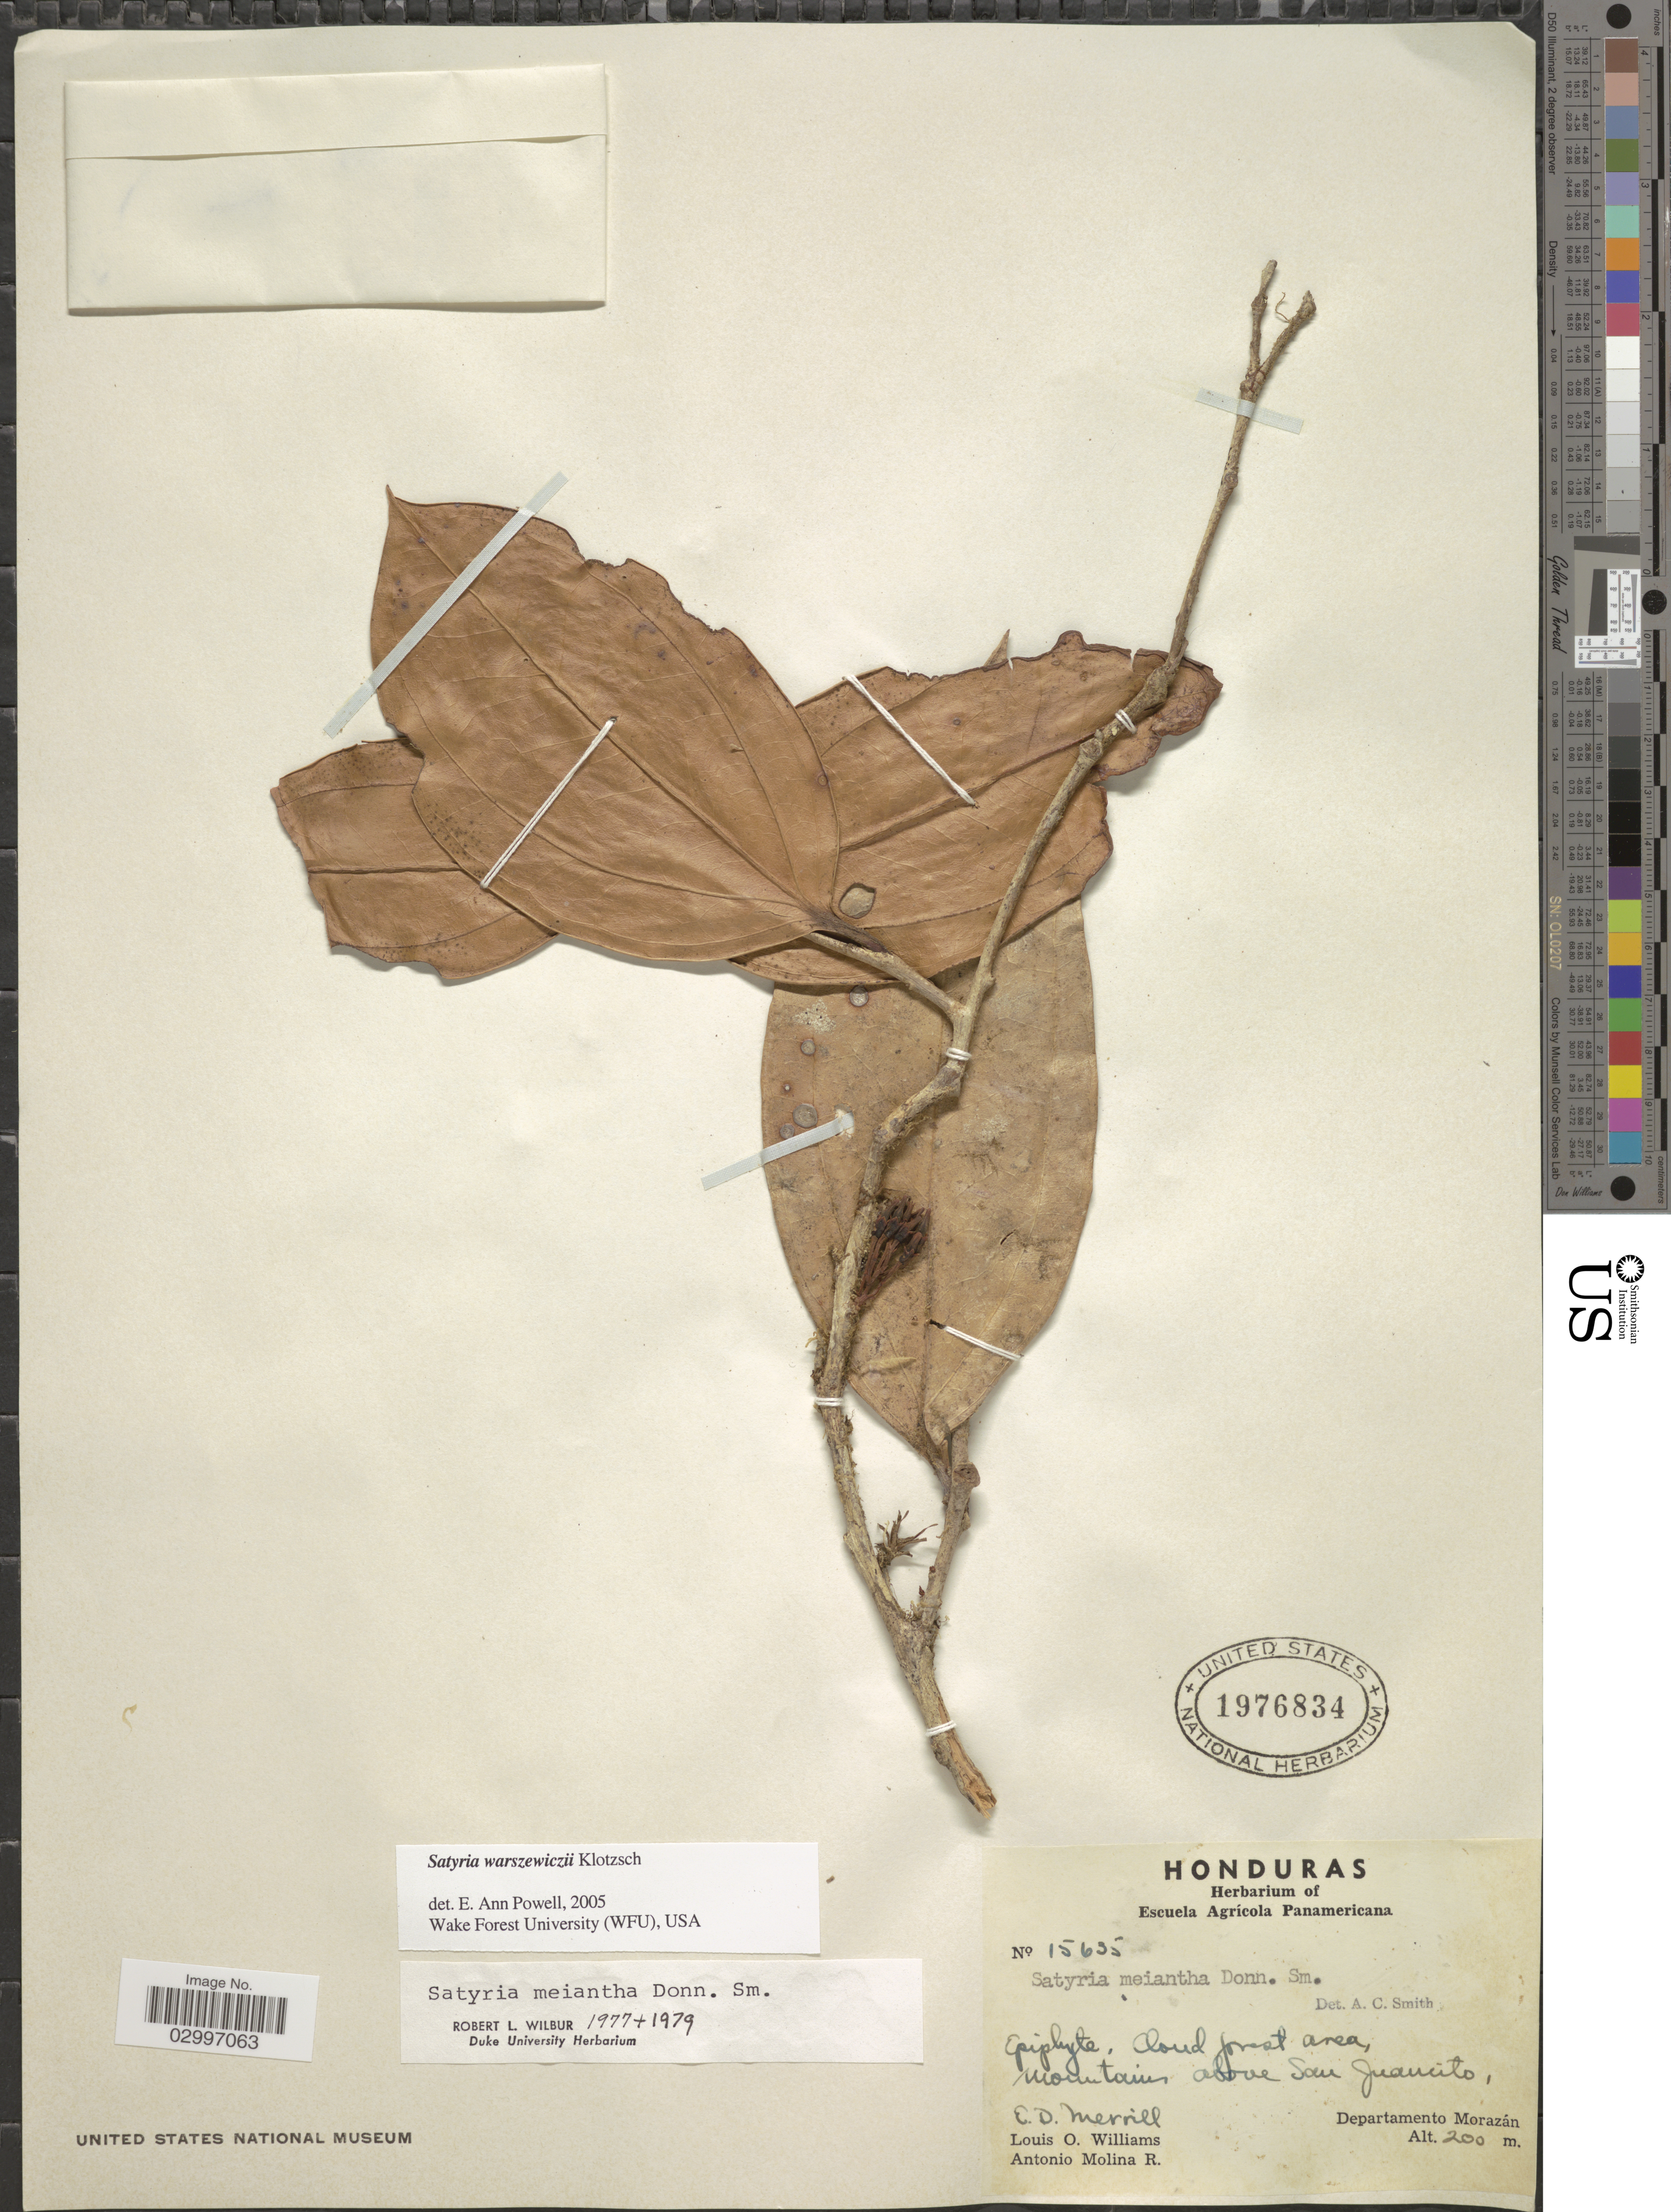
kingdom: Plantae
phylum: Tracheophyta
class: Magnoliopsida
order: Ericales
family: Ericaceae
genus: Satyria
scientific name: Satyria warszewiczii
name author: Klotzsch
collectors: E. D. Merrill, L. O. Williams & A. Molina R.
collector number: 15635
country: Honduras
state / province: Fco. Morazán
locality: Cloud forest area, Mountains above San Juanito, Departamento Morazán.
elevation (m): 200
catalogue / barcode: US 1976834